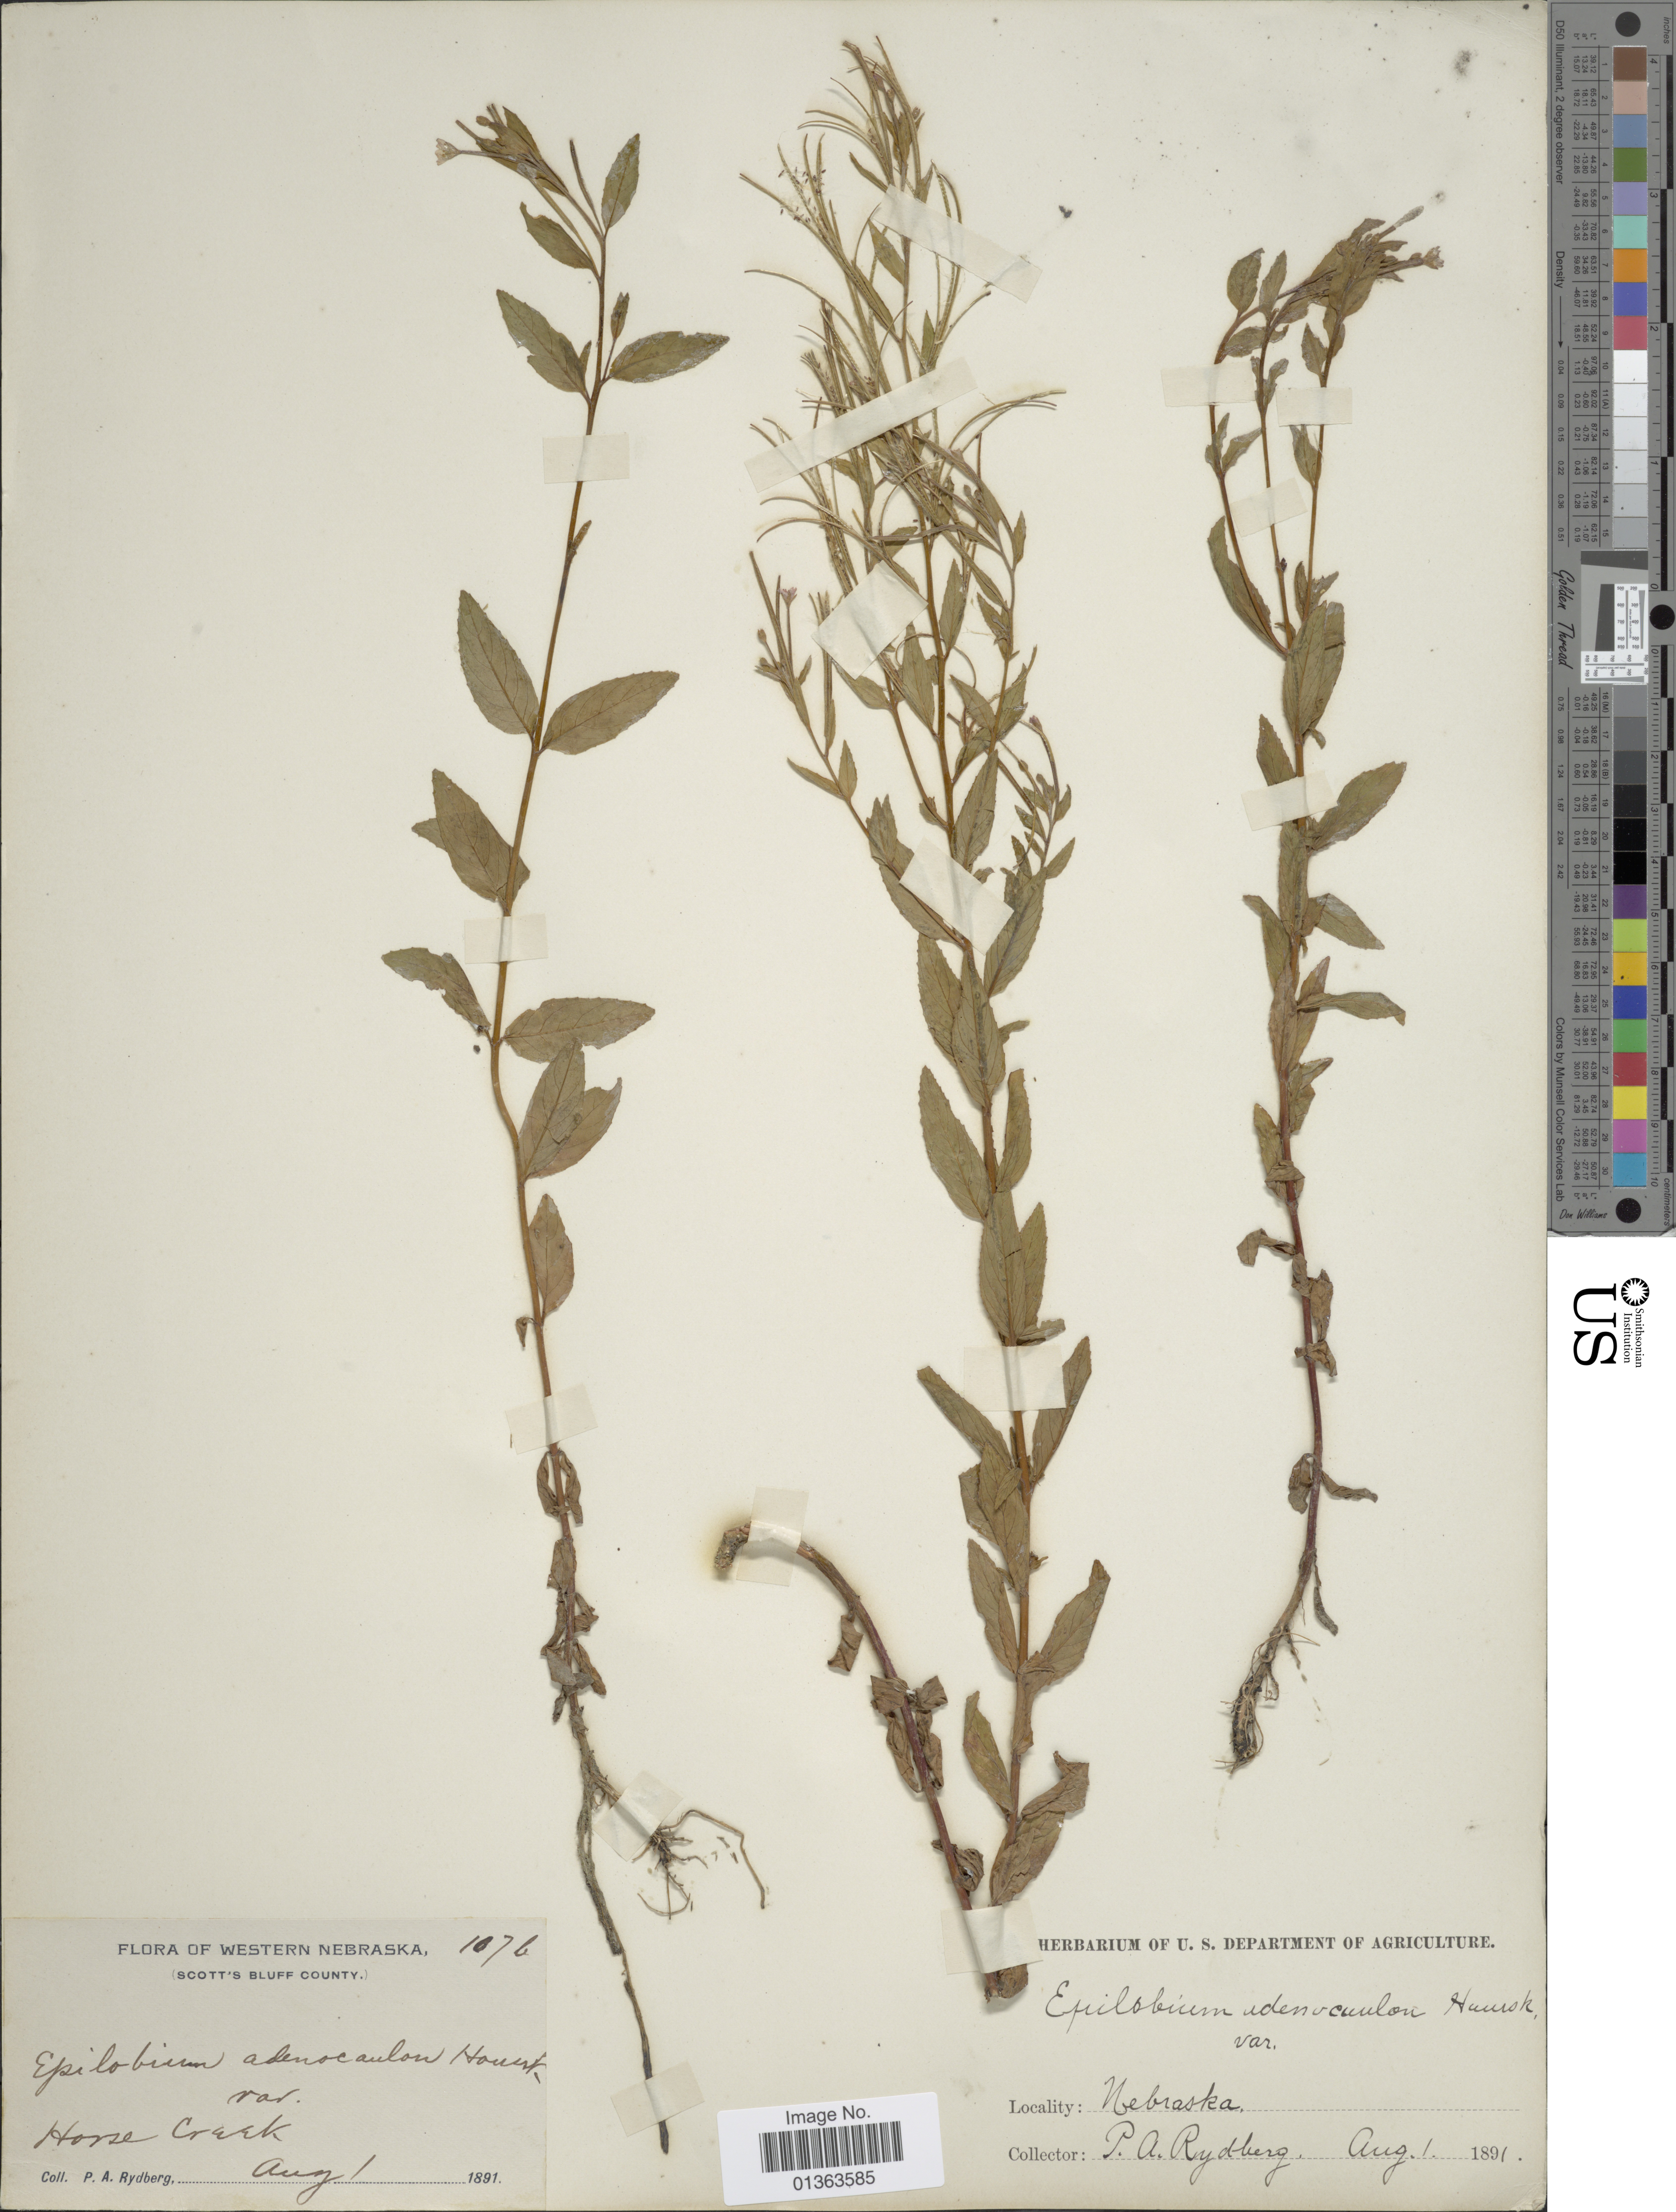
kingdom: Plantae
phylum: Tracheophyta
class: Magnoliopsida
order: Myrtales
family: Onagraceae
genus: Epilobium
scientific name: Epilobium ciliatum subsp. ciliatum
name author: Raf.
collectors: P. A. Rydberg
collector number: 107b*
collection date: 1891-08-01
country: United States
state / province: Nebraska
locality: Western Nebraska, (Scott's Bluff County). Horse Creek.